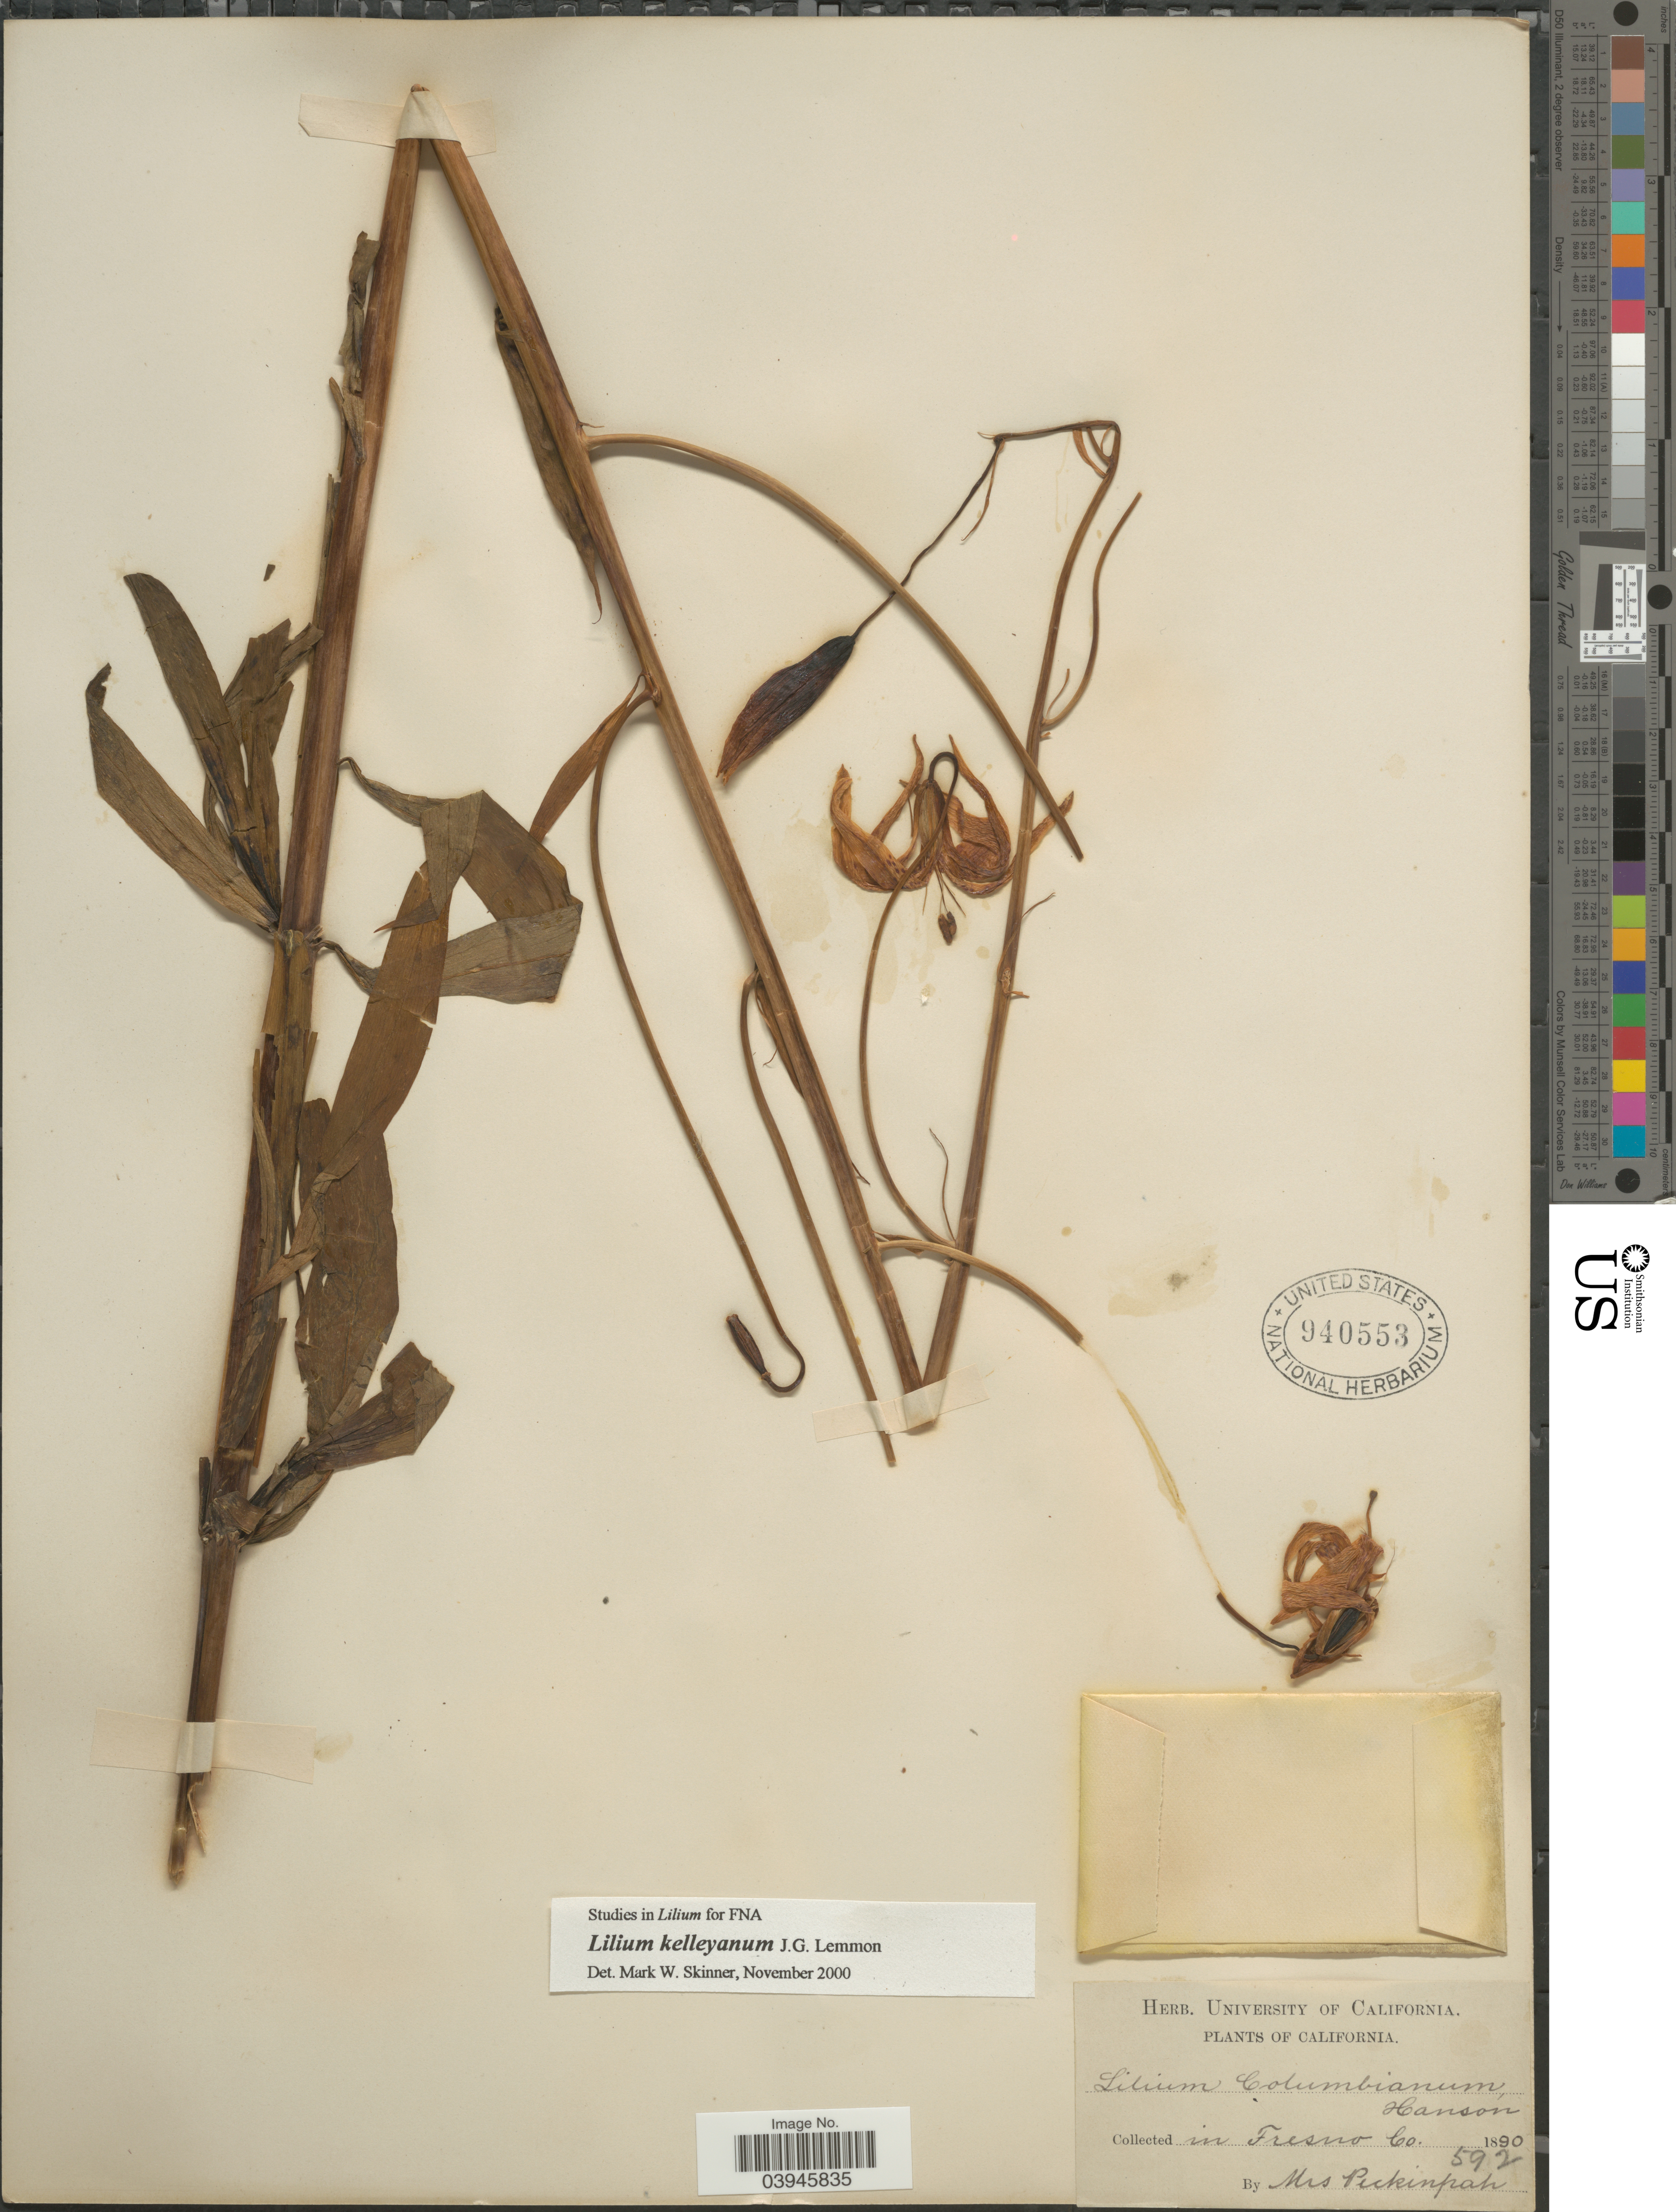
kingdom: Plantae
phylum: Tracheophyta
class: Liliopsida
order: Liliales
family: Liliaceae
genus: Lilium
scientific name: Lilium kelleyanum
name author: Lemmon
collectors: Peckinpah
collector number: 592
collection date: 1890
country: United States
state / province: California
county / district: Fresno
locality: In Fresno Co.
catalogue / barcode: US 940553